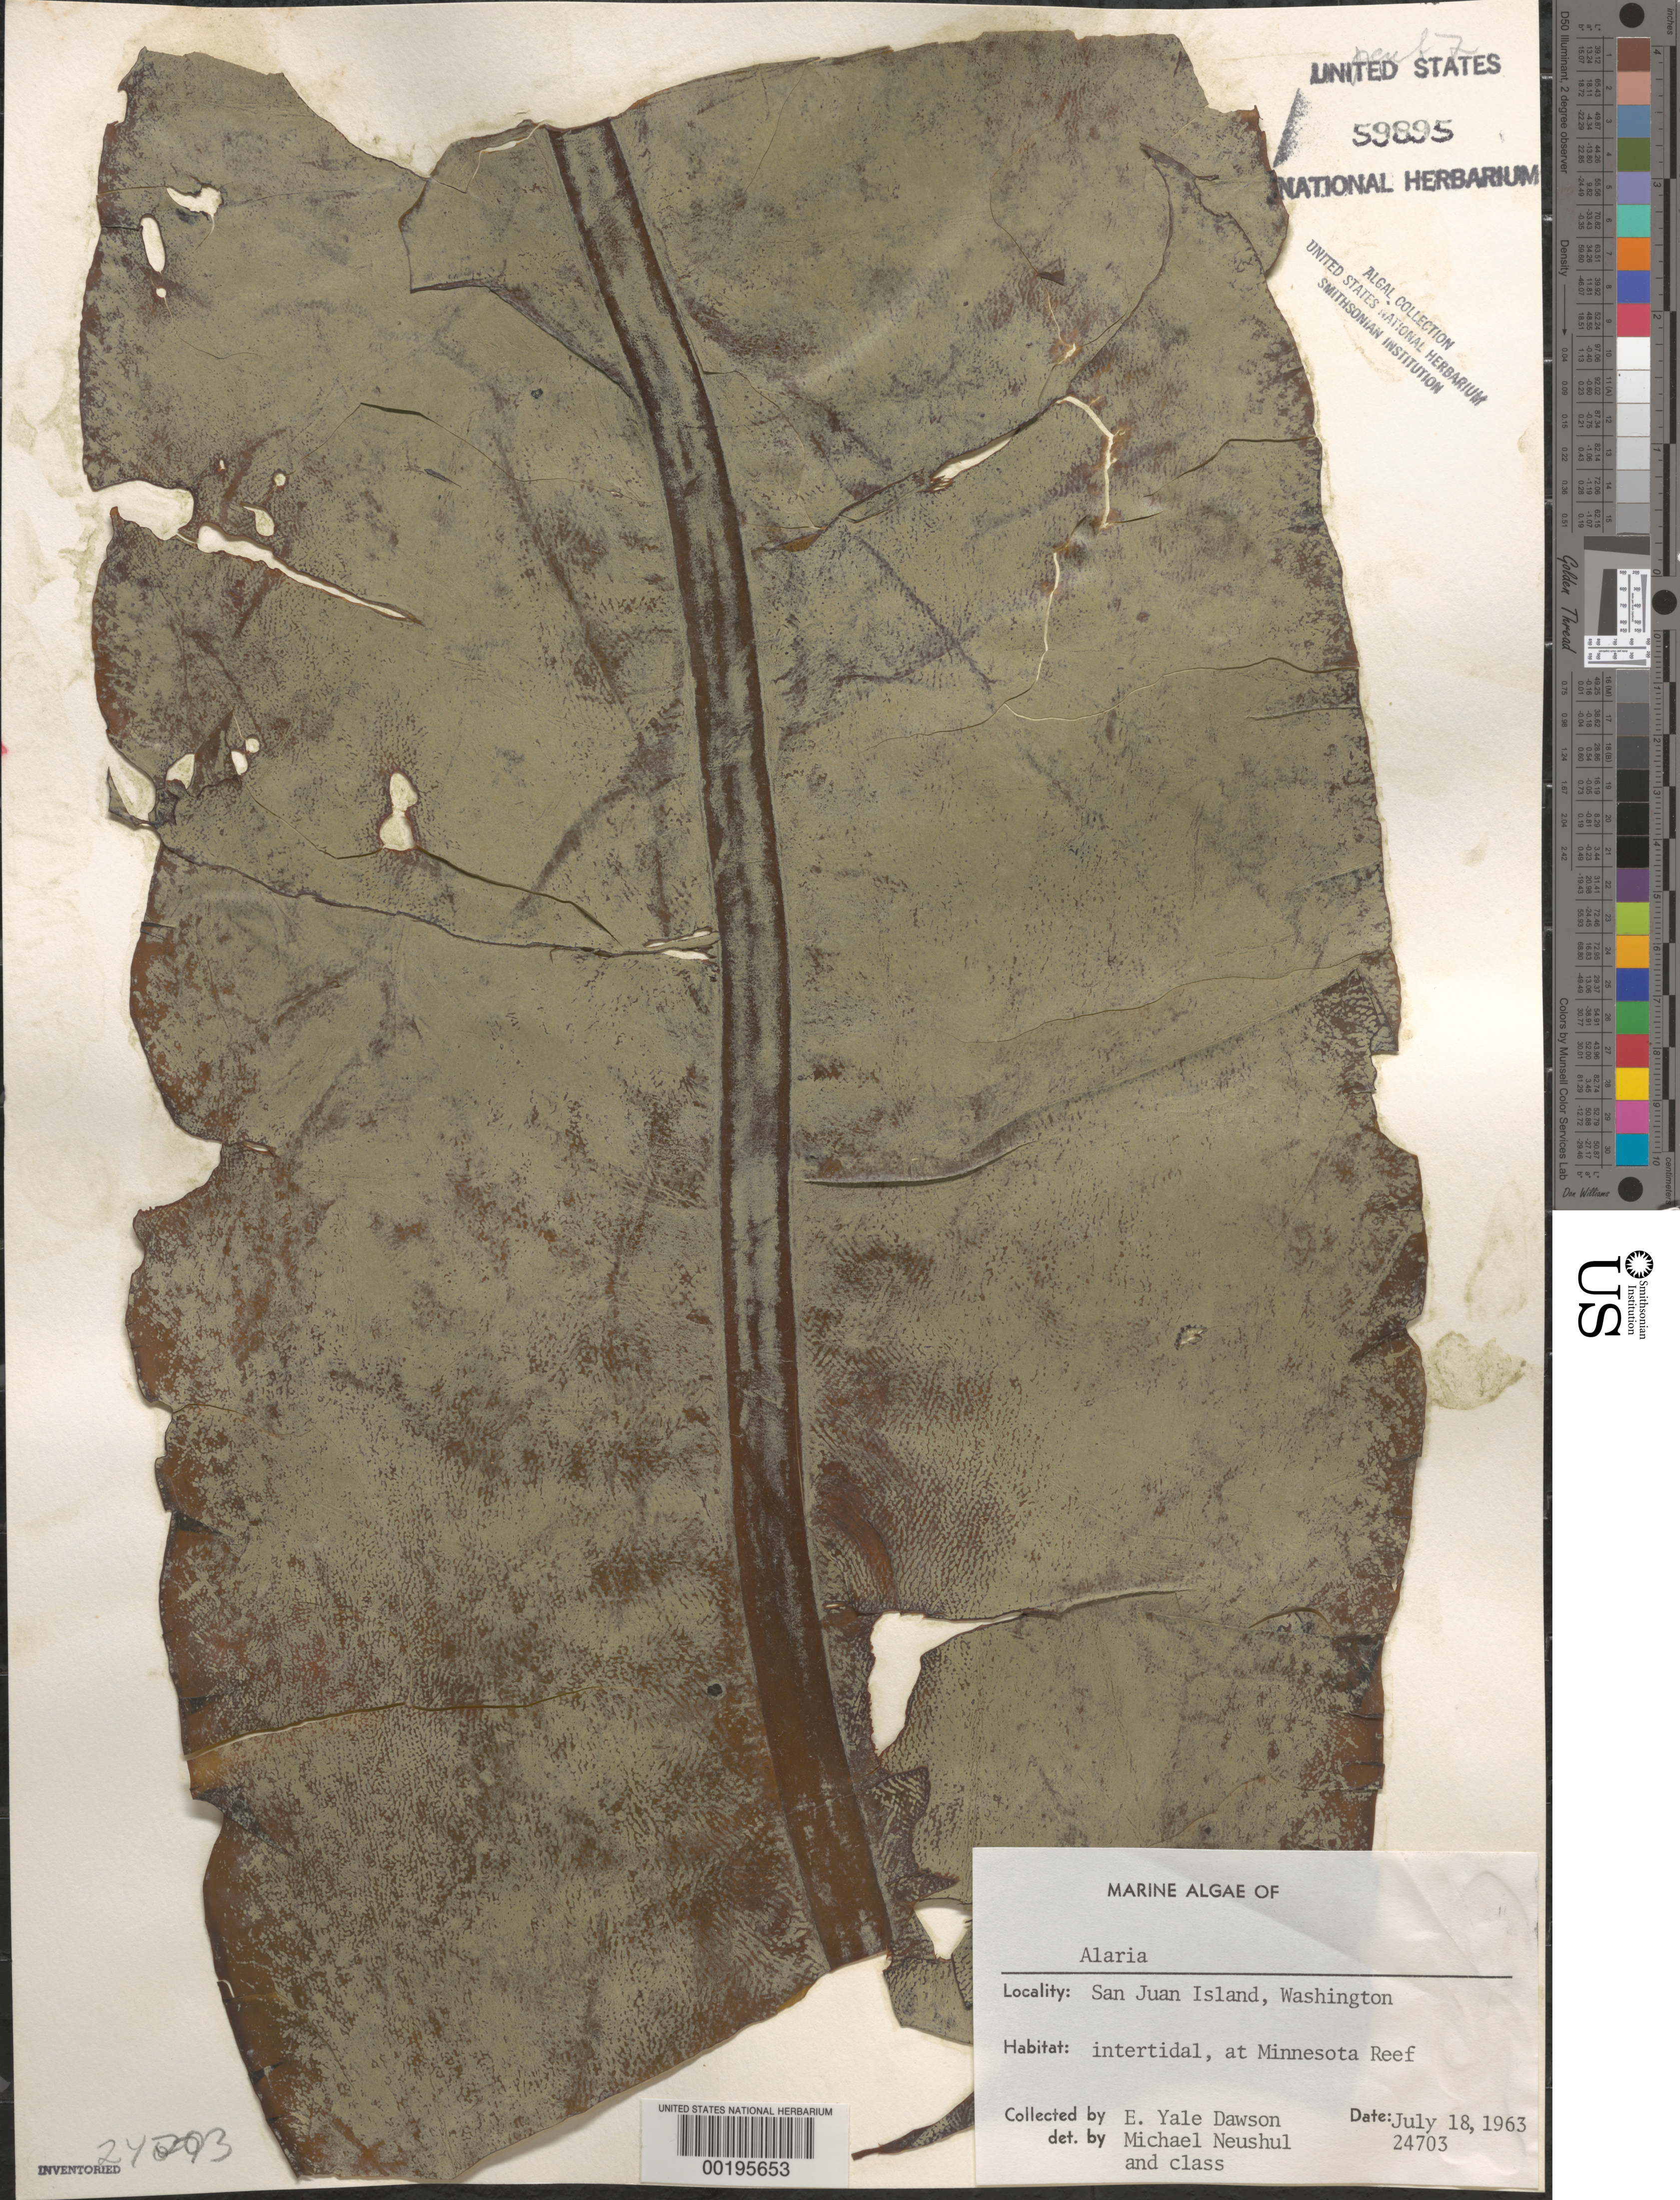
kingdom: Chromista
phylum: Ochrophyta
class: Phaeophyceae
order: Laminariales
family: Alariaceae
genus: Alaria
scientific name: Alaria sp.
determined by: Neushul, M.; et al.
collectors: E. Y. Dawson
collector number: EYD 24703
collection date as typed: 18 Jul 1963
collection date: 1963-07-18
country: United States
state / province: Washington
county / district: San Juan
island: San Juan Island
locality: Minnesota Reef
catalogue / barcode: US 59895